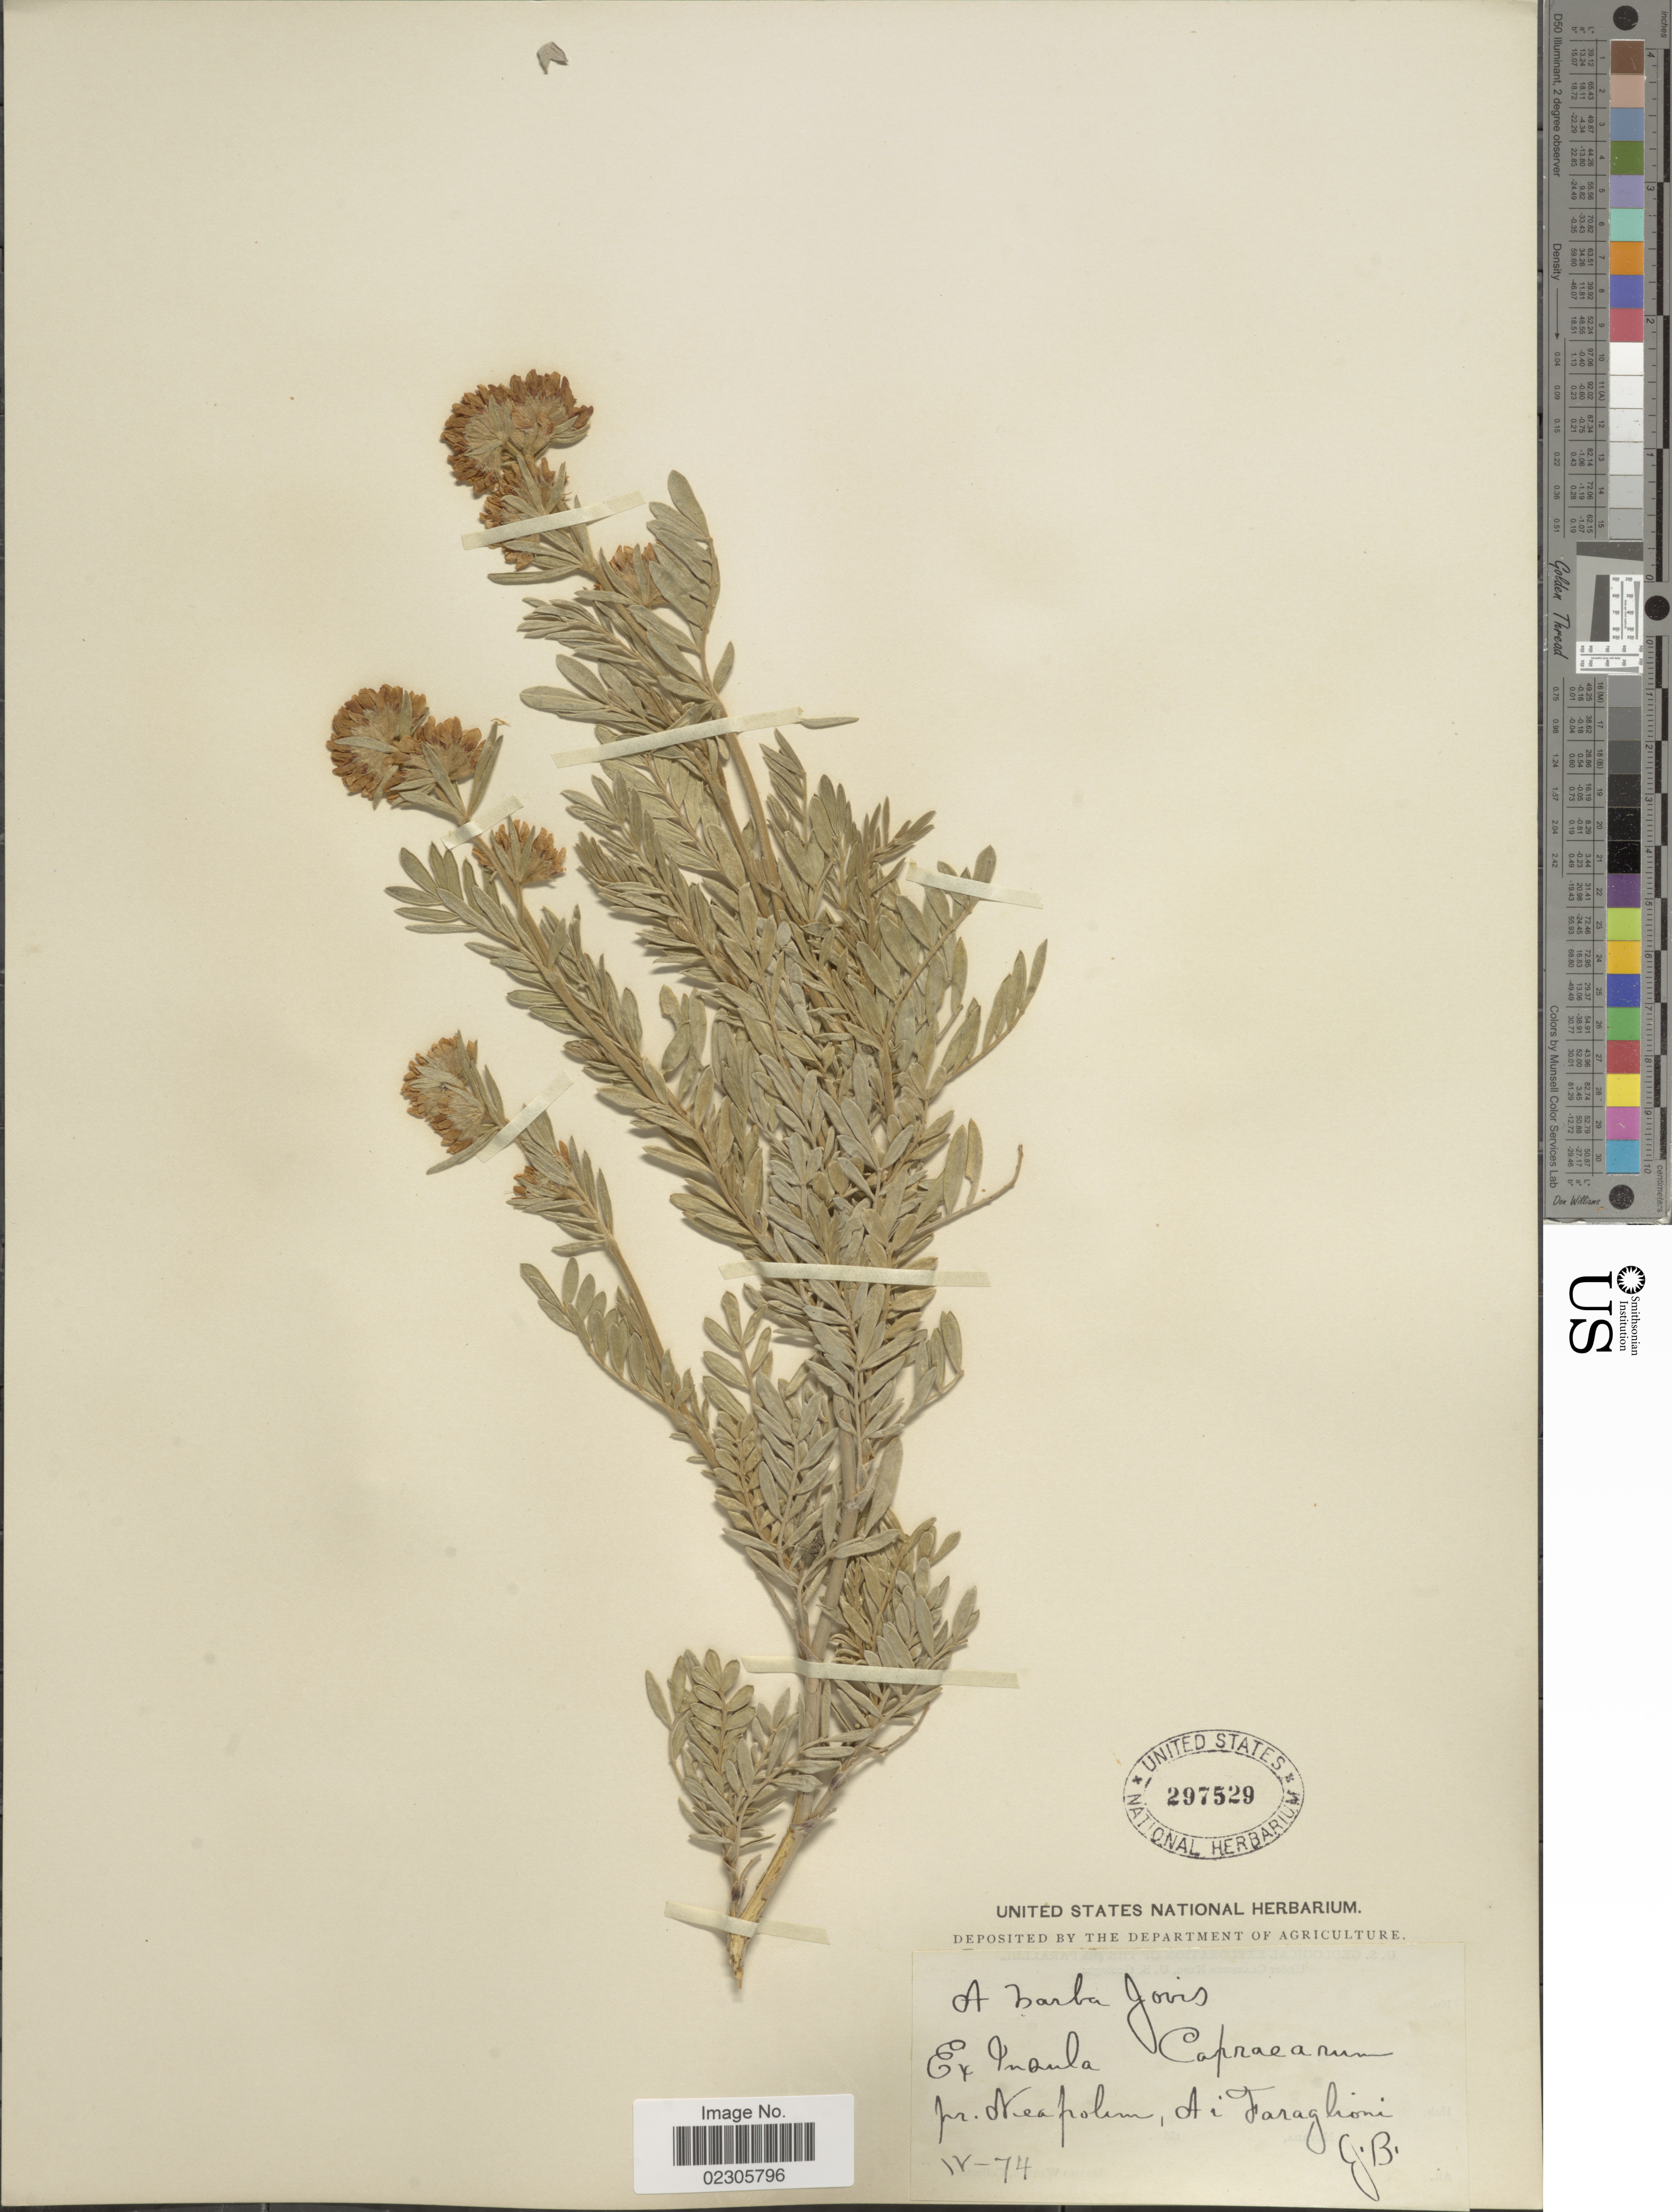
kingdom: Plantae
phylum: Tracheophyta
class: Magnoliopsida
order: Fabales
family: Fabaceae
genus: Anthyllis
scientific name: Anthyllis barba-jovis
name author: L.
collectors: J. B.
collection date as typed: Transcribed d/m/y: /4/74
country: Italy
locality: Pr Neapolim, Ai Faraglioni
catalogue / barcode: US 297529